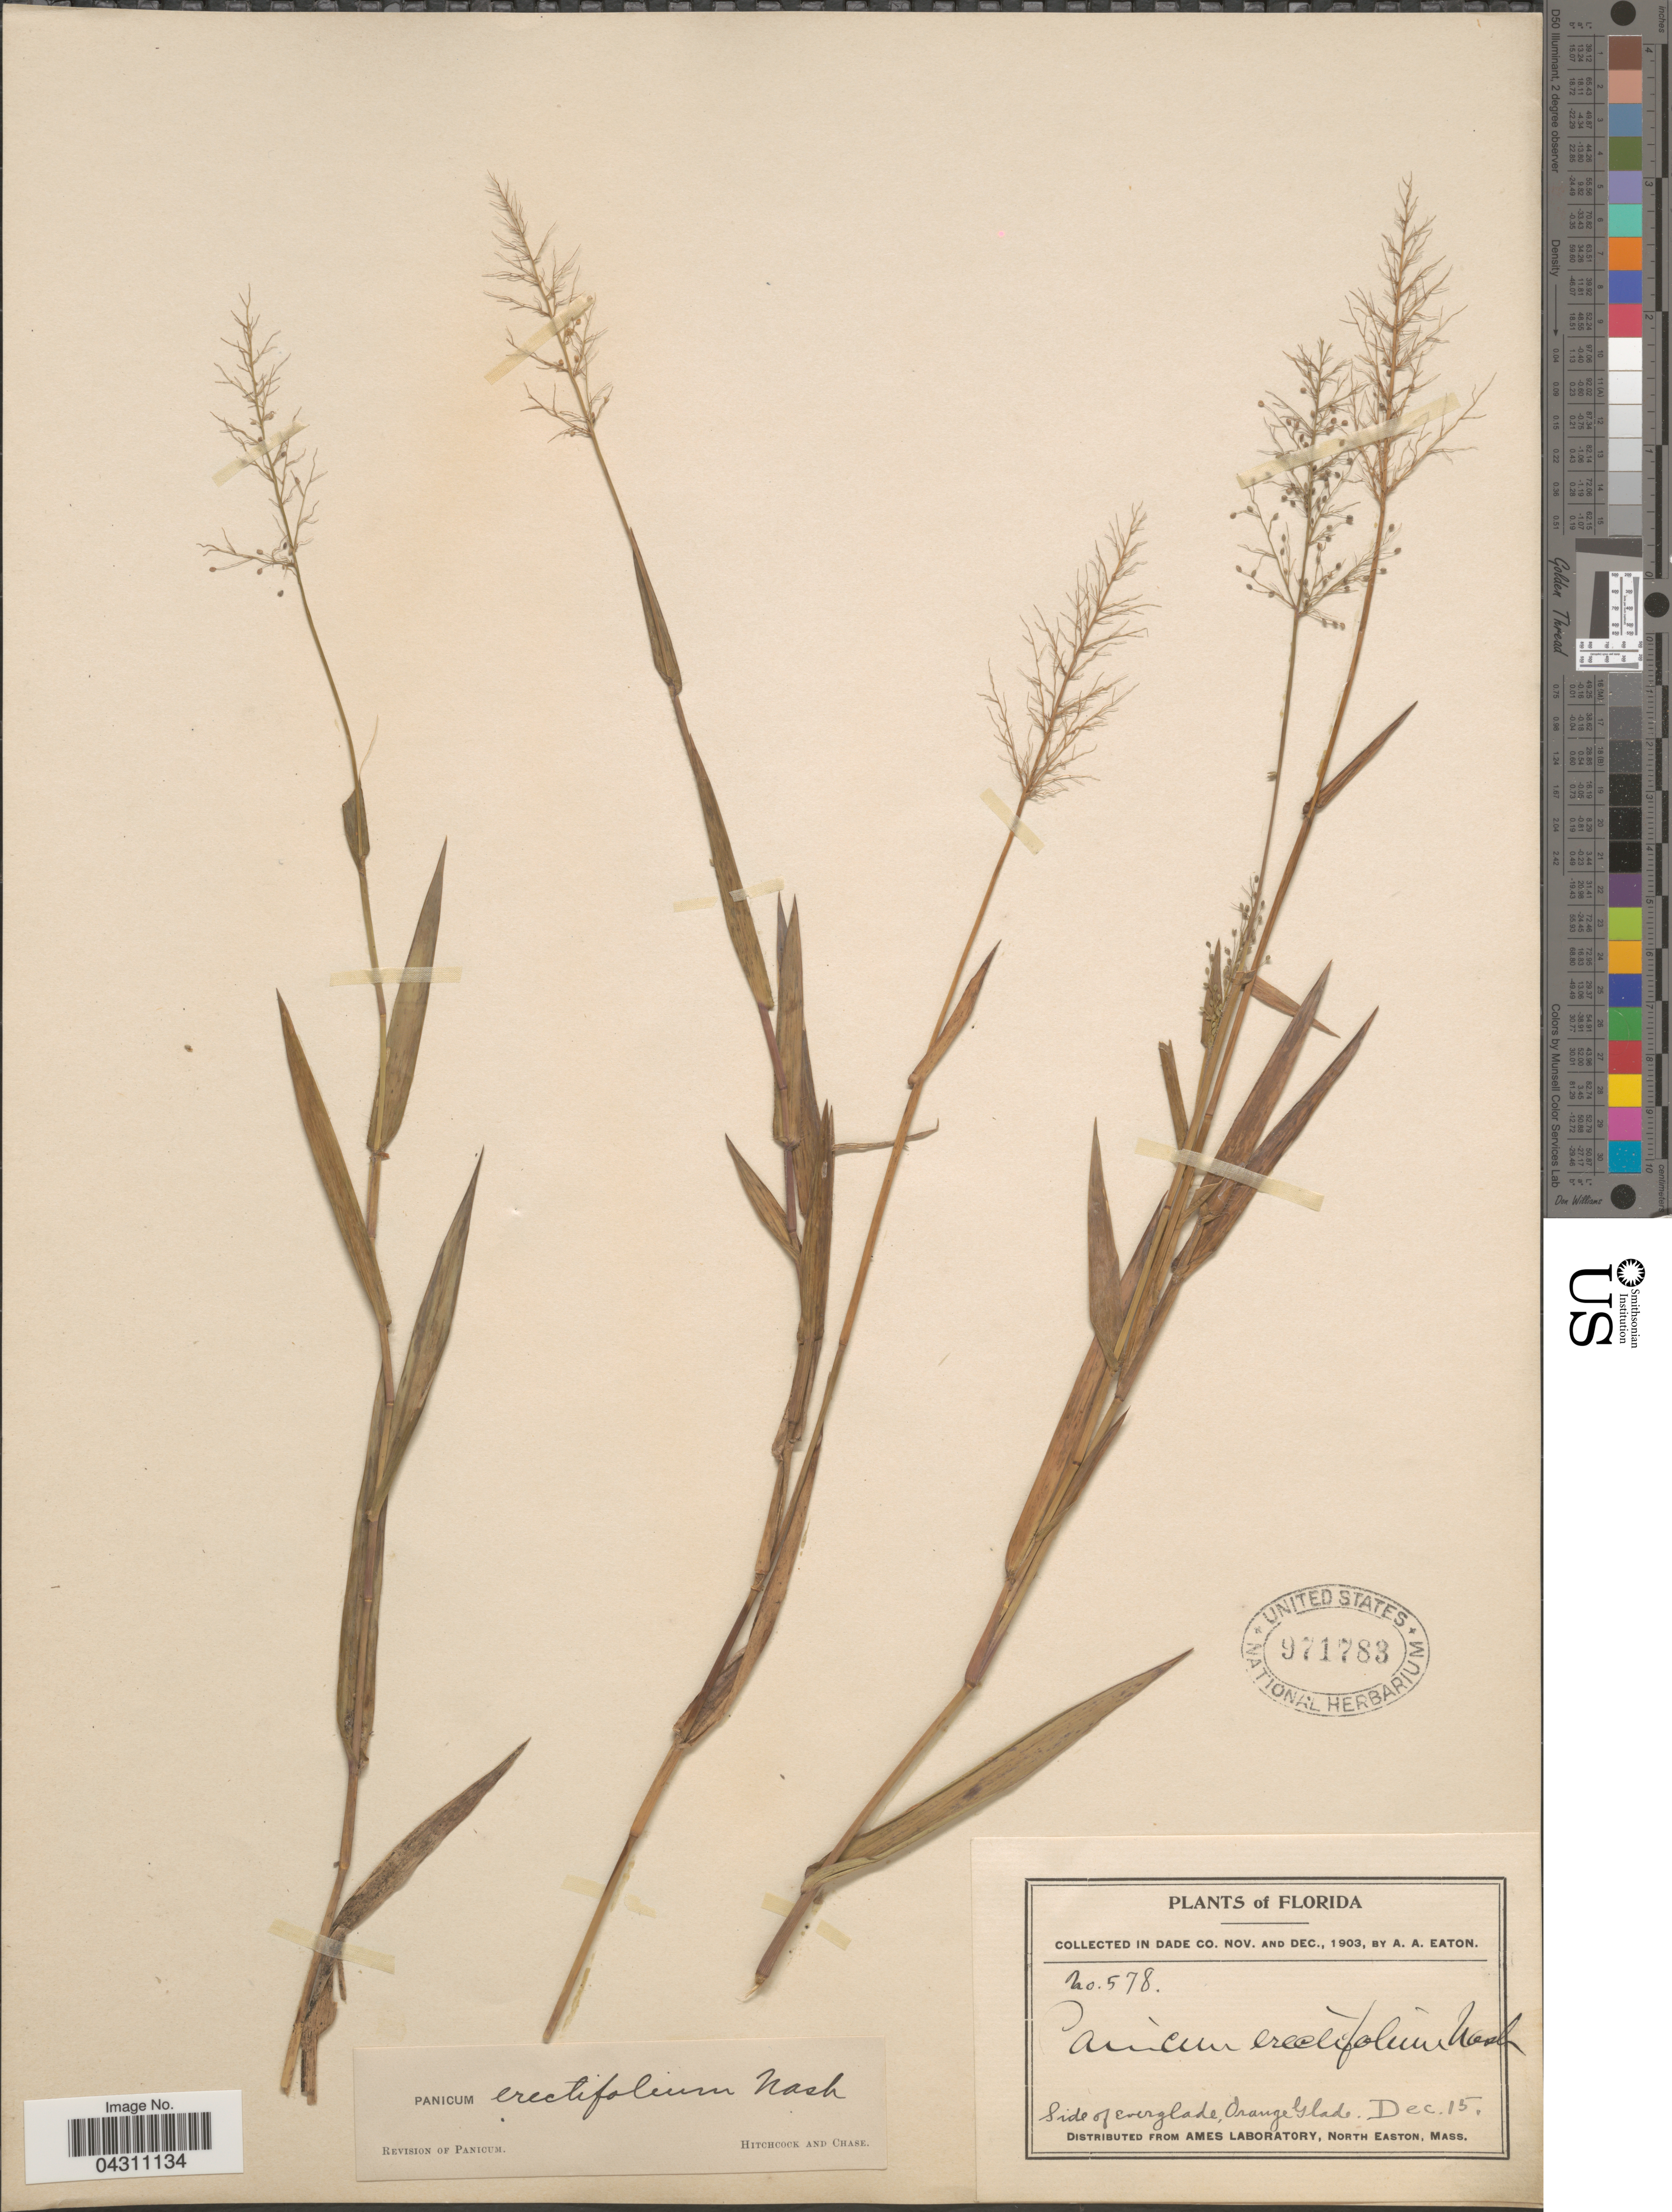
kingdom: Plantae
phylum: Tracheophyta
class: Liliopsida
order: Poales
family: Poaceae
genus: Dichanthelium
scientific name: Dichanthelium sphaerocarpon var. floridanum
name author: (Vasey) Davidse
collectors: A. A. Eaton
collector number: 578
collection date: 1903-12-15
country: United States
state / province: Florida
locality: In Dade Co. Side of Everglade, Orange Glade.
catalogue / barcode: US 971783